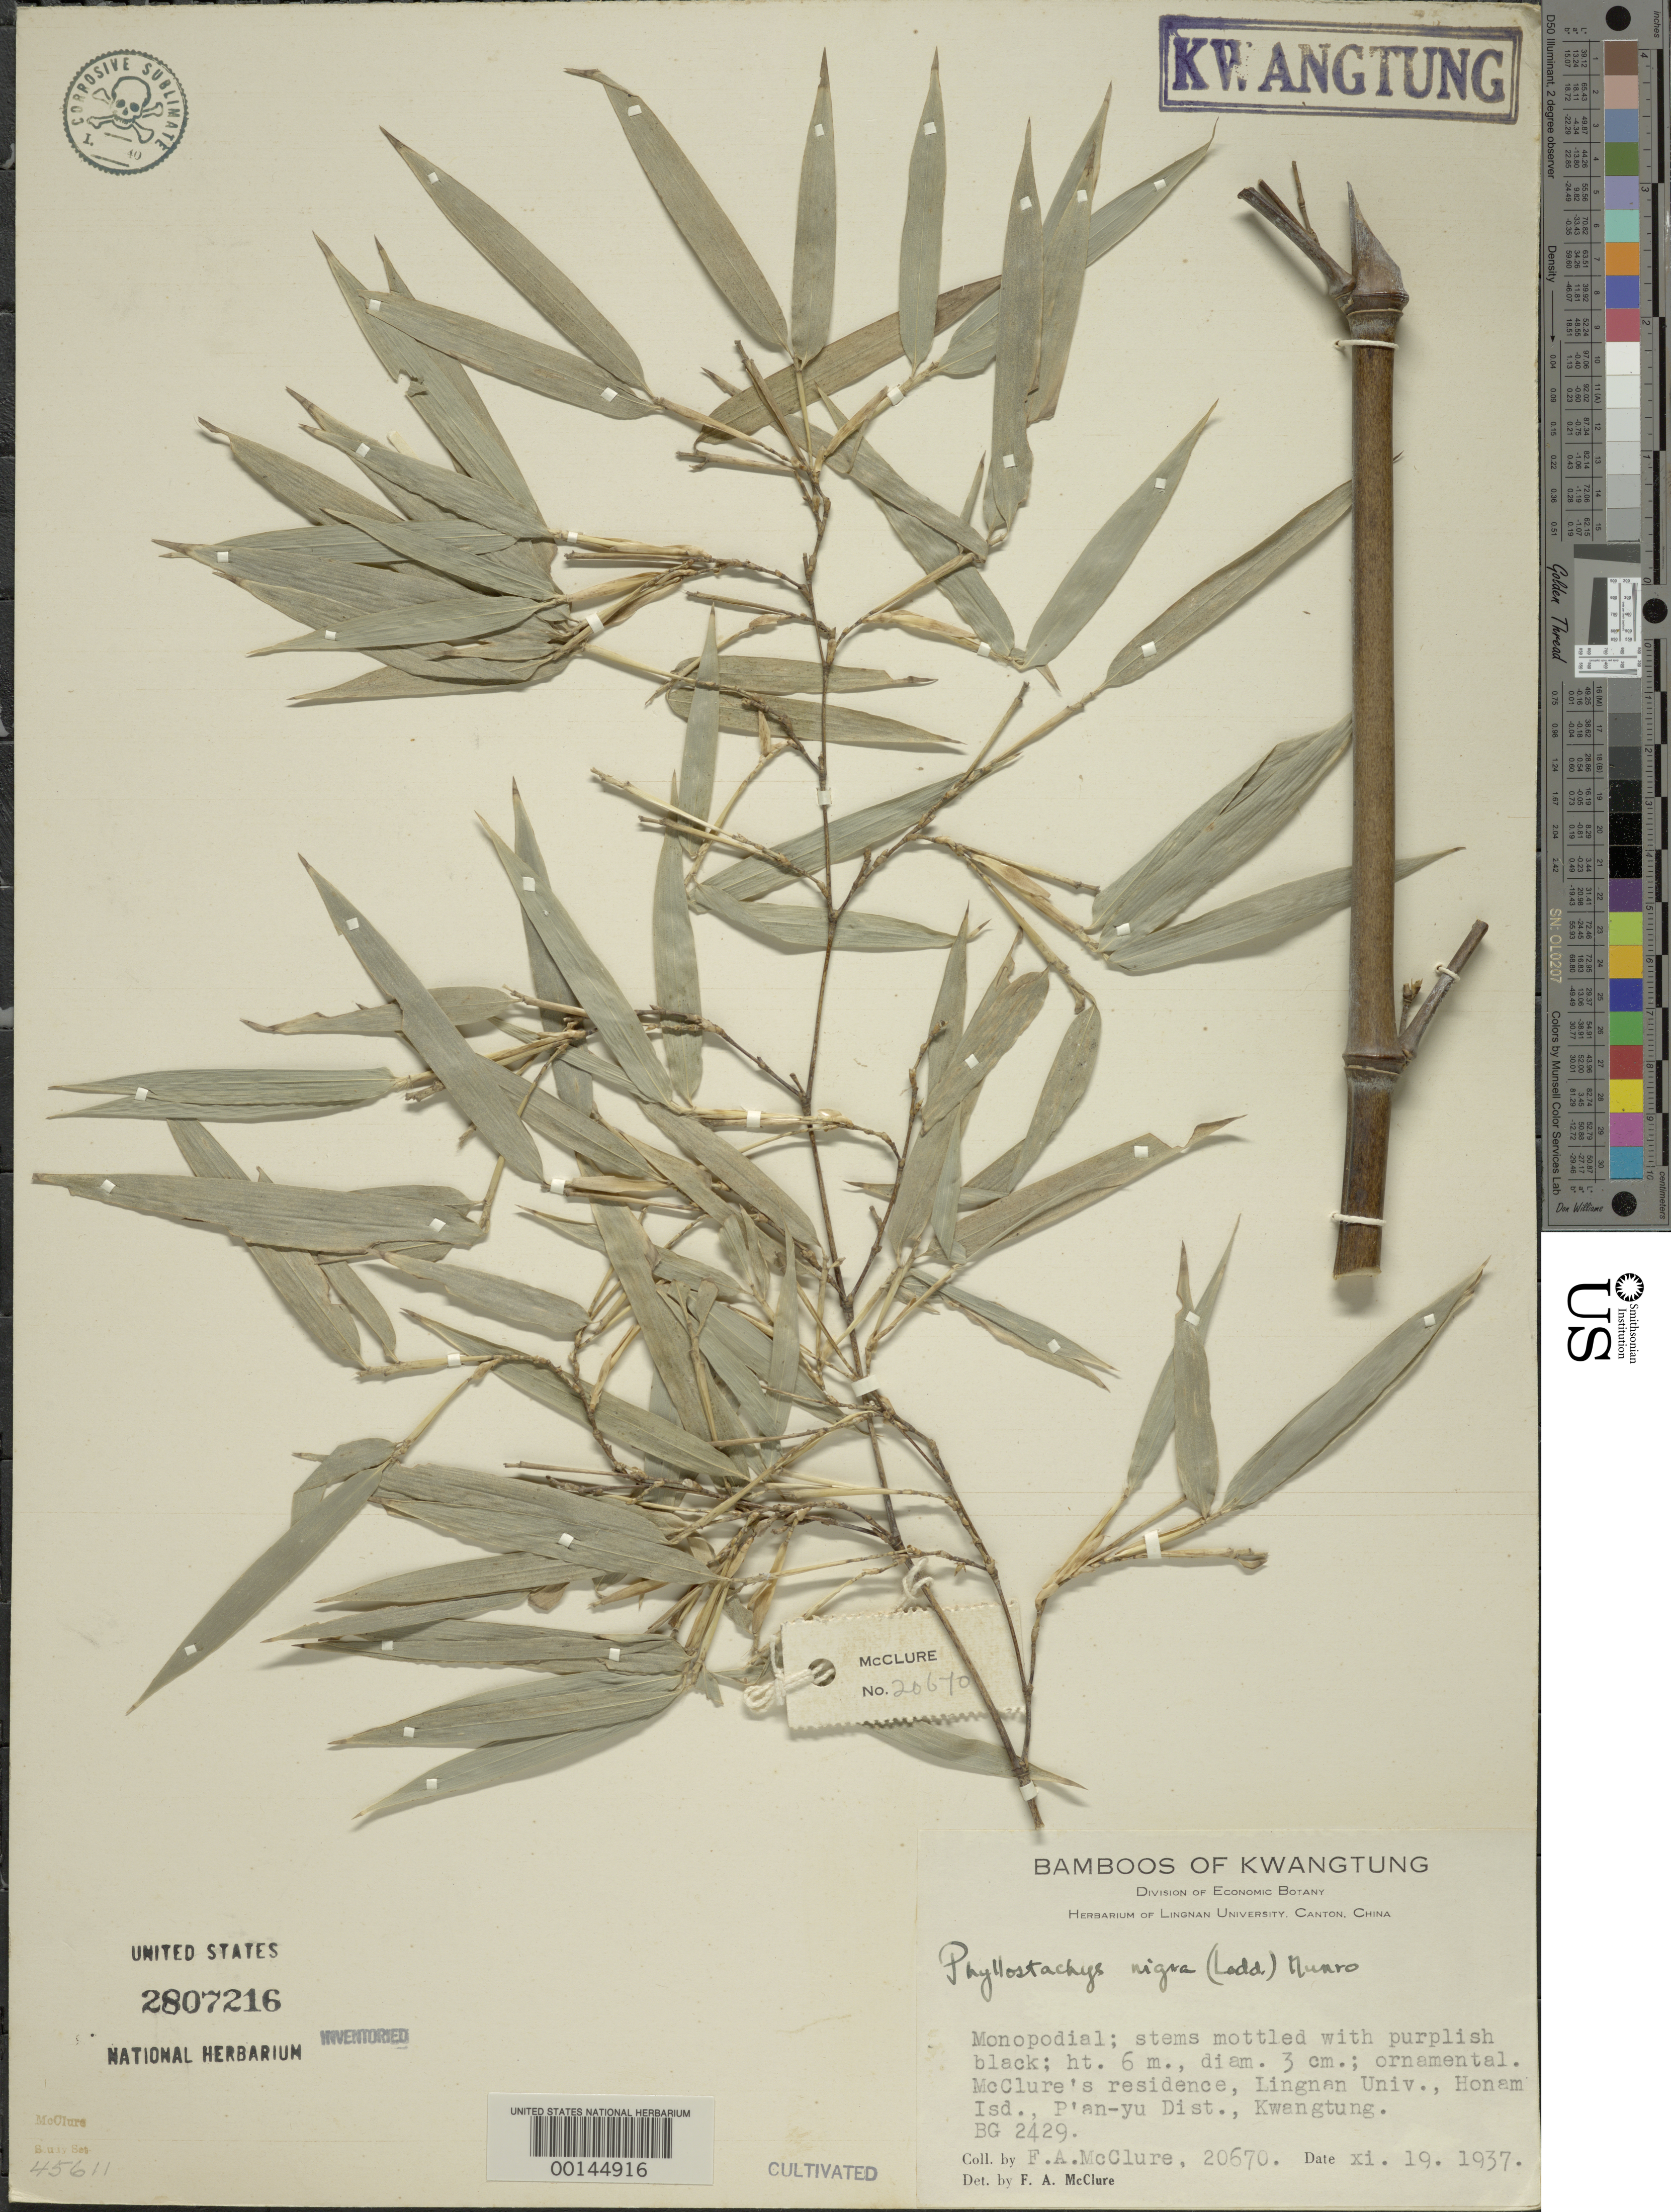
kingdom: Plantae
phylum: Tracheophyta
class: Liliopsida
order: Poales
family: Poaceae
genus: Phyllostachys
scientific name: Phyllostachys nigra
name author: (Lodd. ex Lindl.) Munro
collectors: F. A. McClure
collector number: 20670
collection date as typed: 19 Jun 1937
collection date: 1937-06-19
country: China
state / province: Guangdong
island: Honam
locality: Honan, p'an-yu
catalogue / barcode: US 2807216